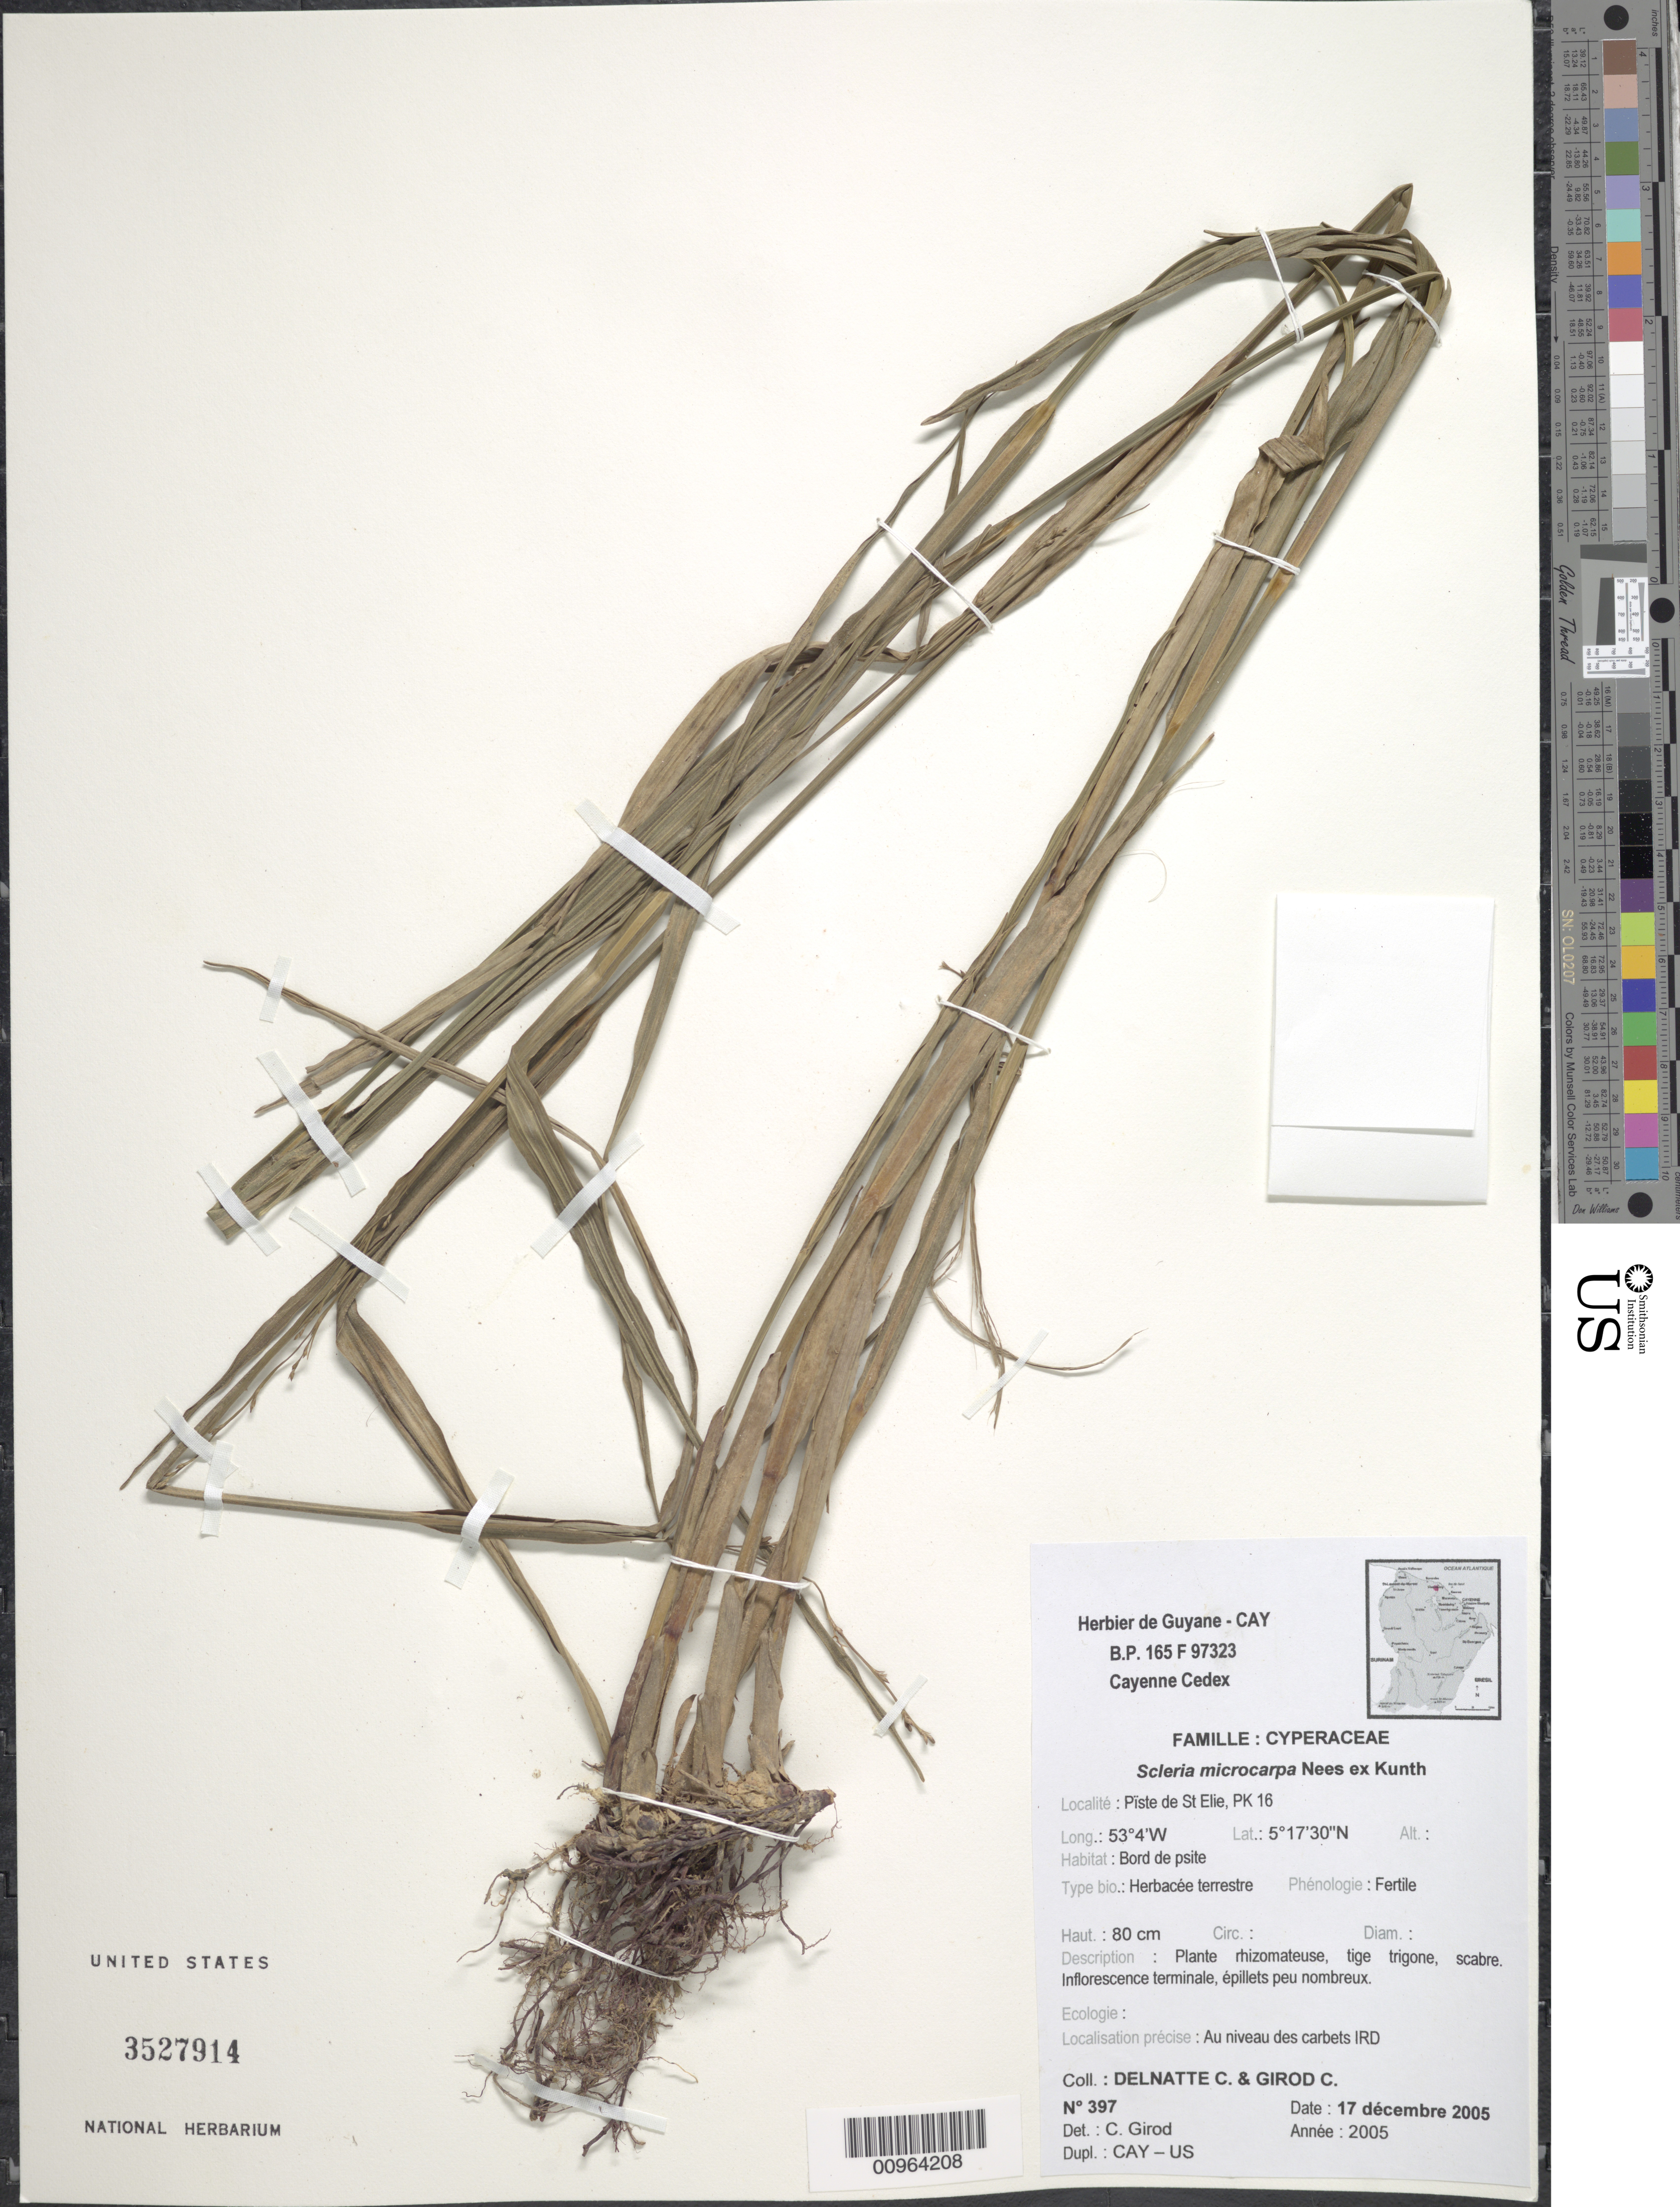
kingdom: Plantae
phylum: Tracheophyta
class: Liliopsida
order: Poales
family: Cyperaceae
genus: Scleria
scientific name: Scleria microcarpa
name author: Nees ex Kunth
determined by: Girod, C.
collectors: C. Delnatte & C. Girod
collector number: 397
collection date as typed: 17-Dec-05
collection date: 2005-12-17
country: French Guiana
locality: Piste de St. Elie, PK 16. Au niveau des carbets IRD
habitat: Bord de piste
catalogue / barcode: US 3527914